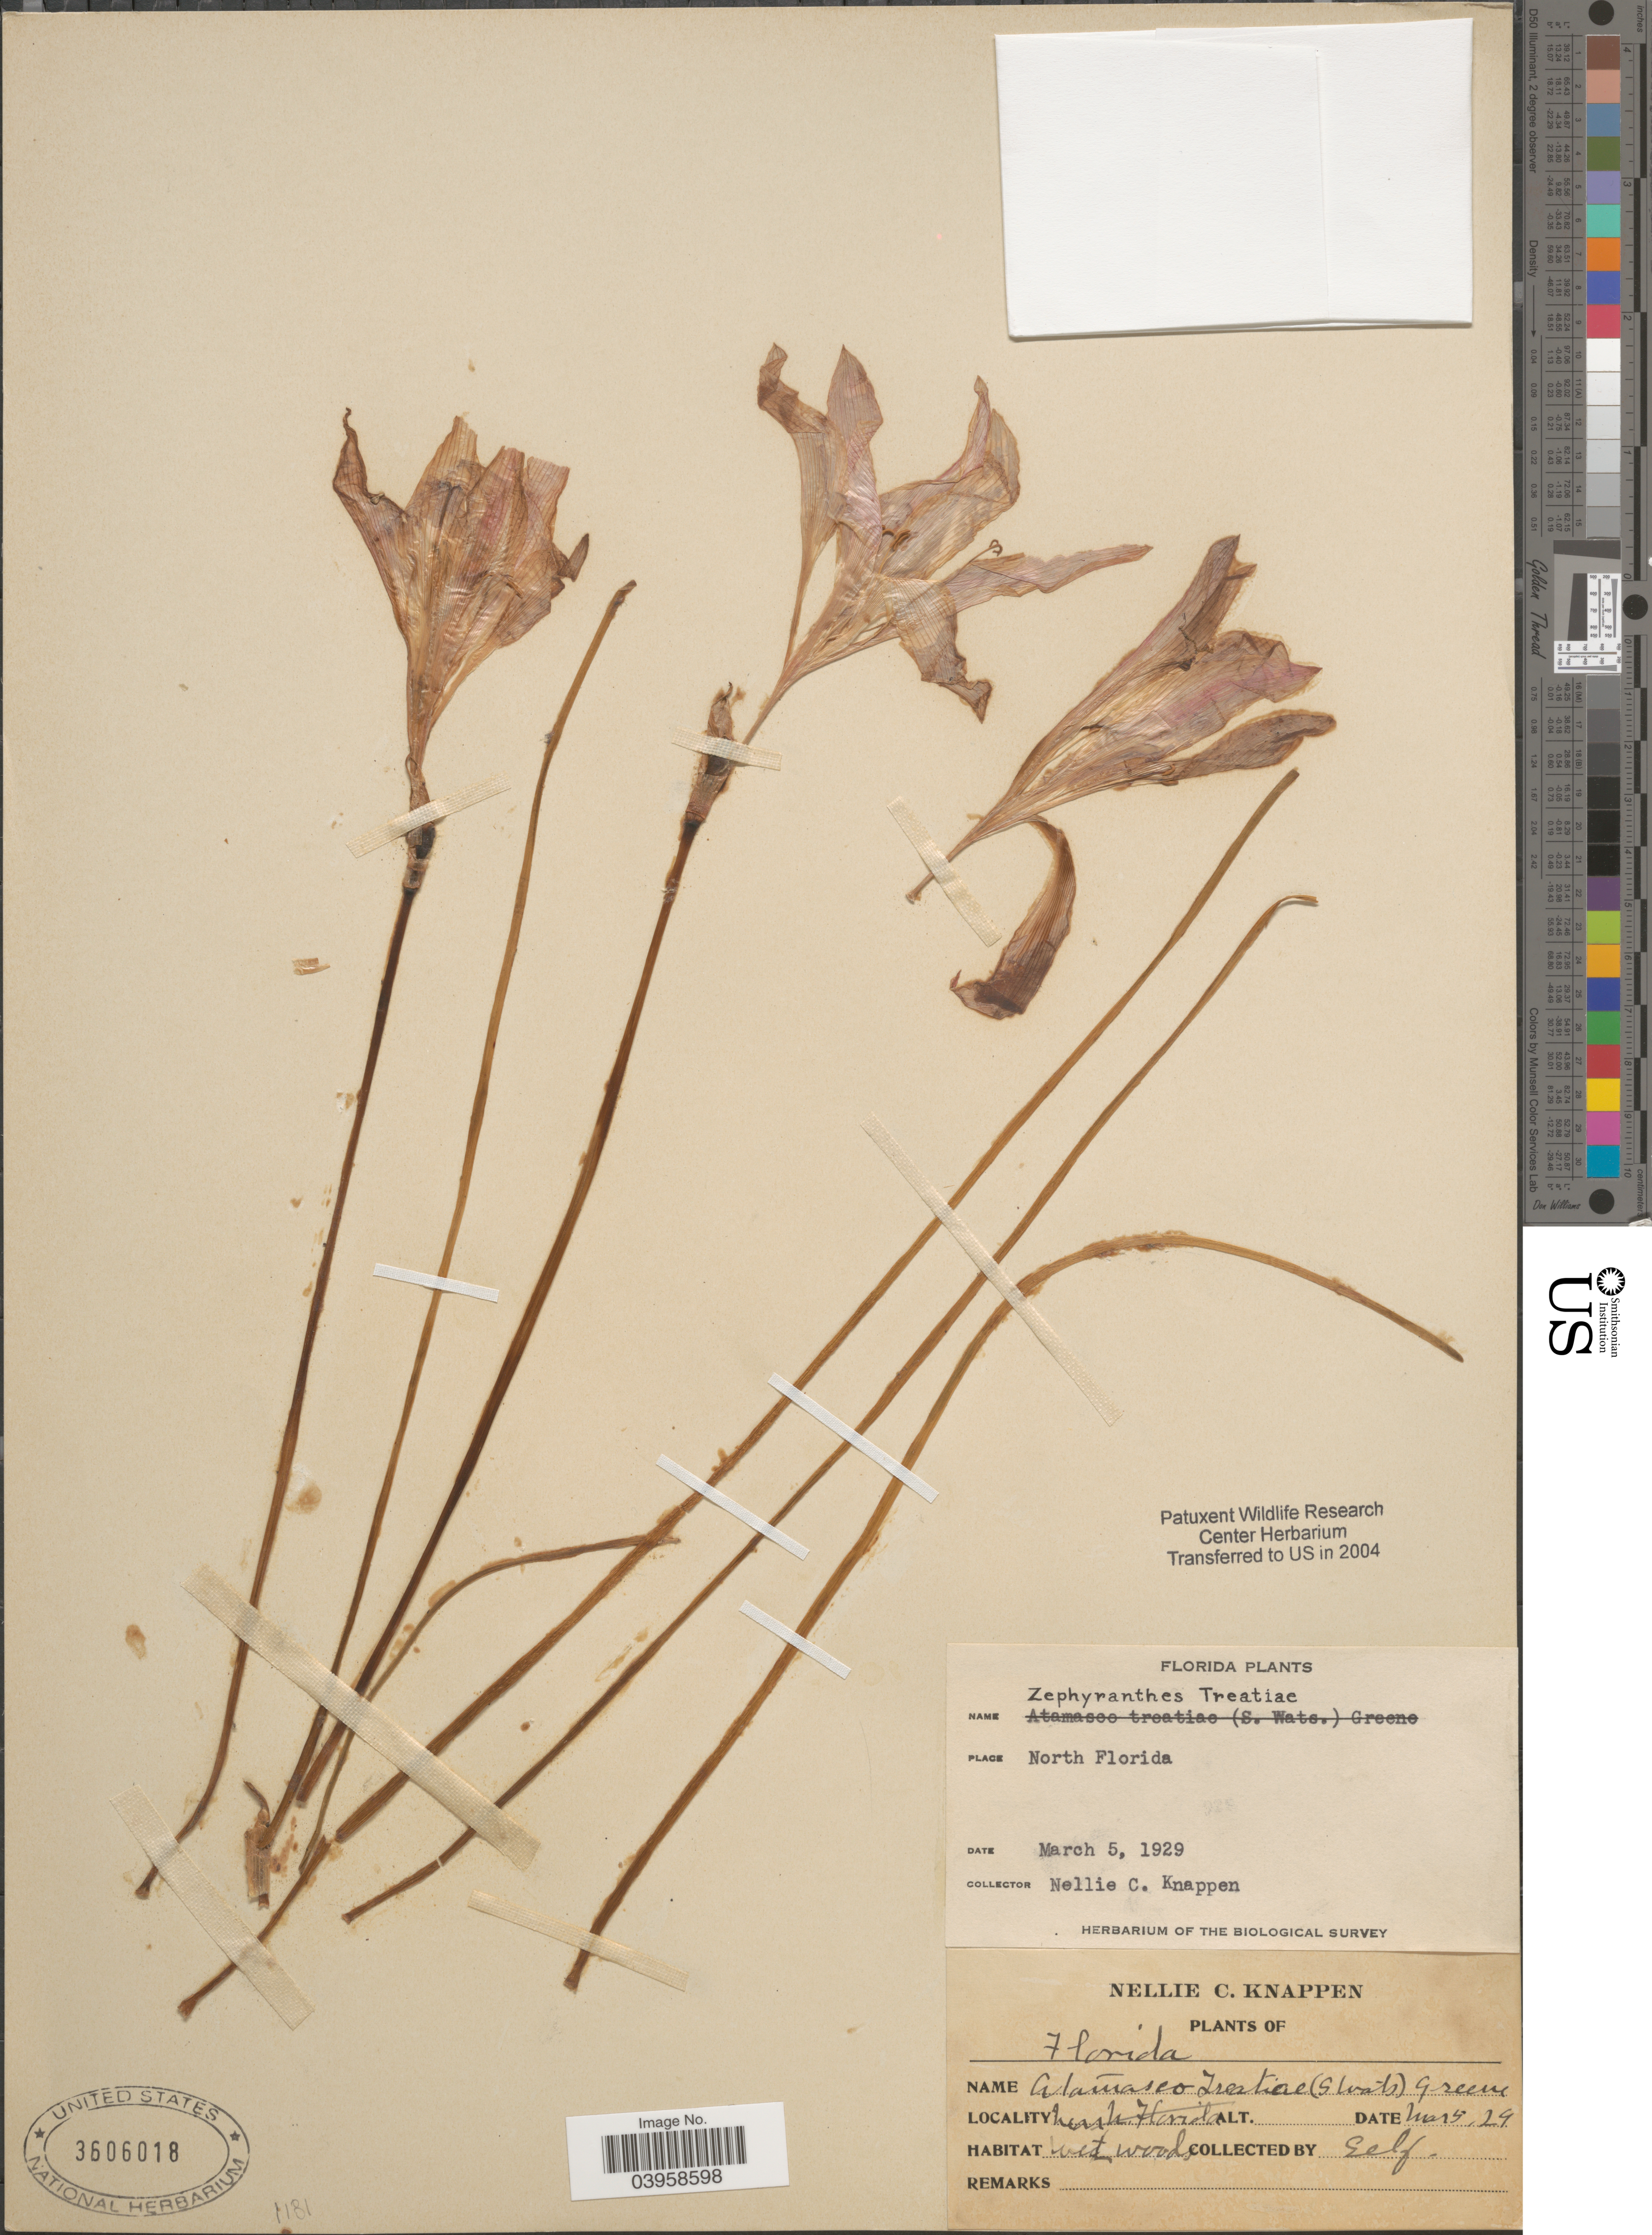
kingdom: Plantae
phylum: Tracheophyta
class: Liliopsida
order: Asparagales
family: Amaryllidaceae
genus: Zephyranthes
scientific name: Zephyranthes treatiae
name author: S. Watson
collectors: N. Knappen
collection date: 1929-03-05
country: United States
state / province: Florida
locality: North Florida.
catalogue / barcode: US 3606018